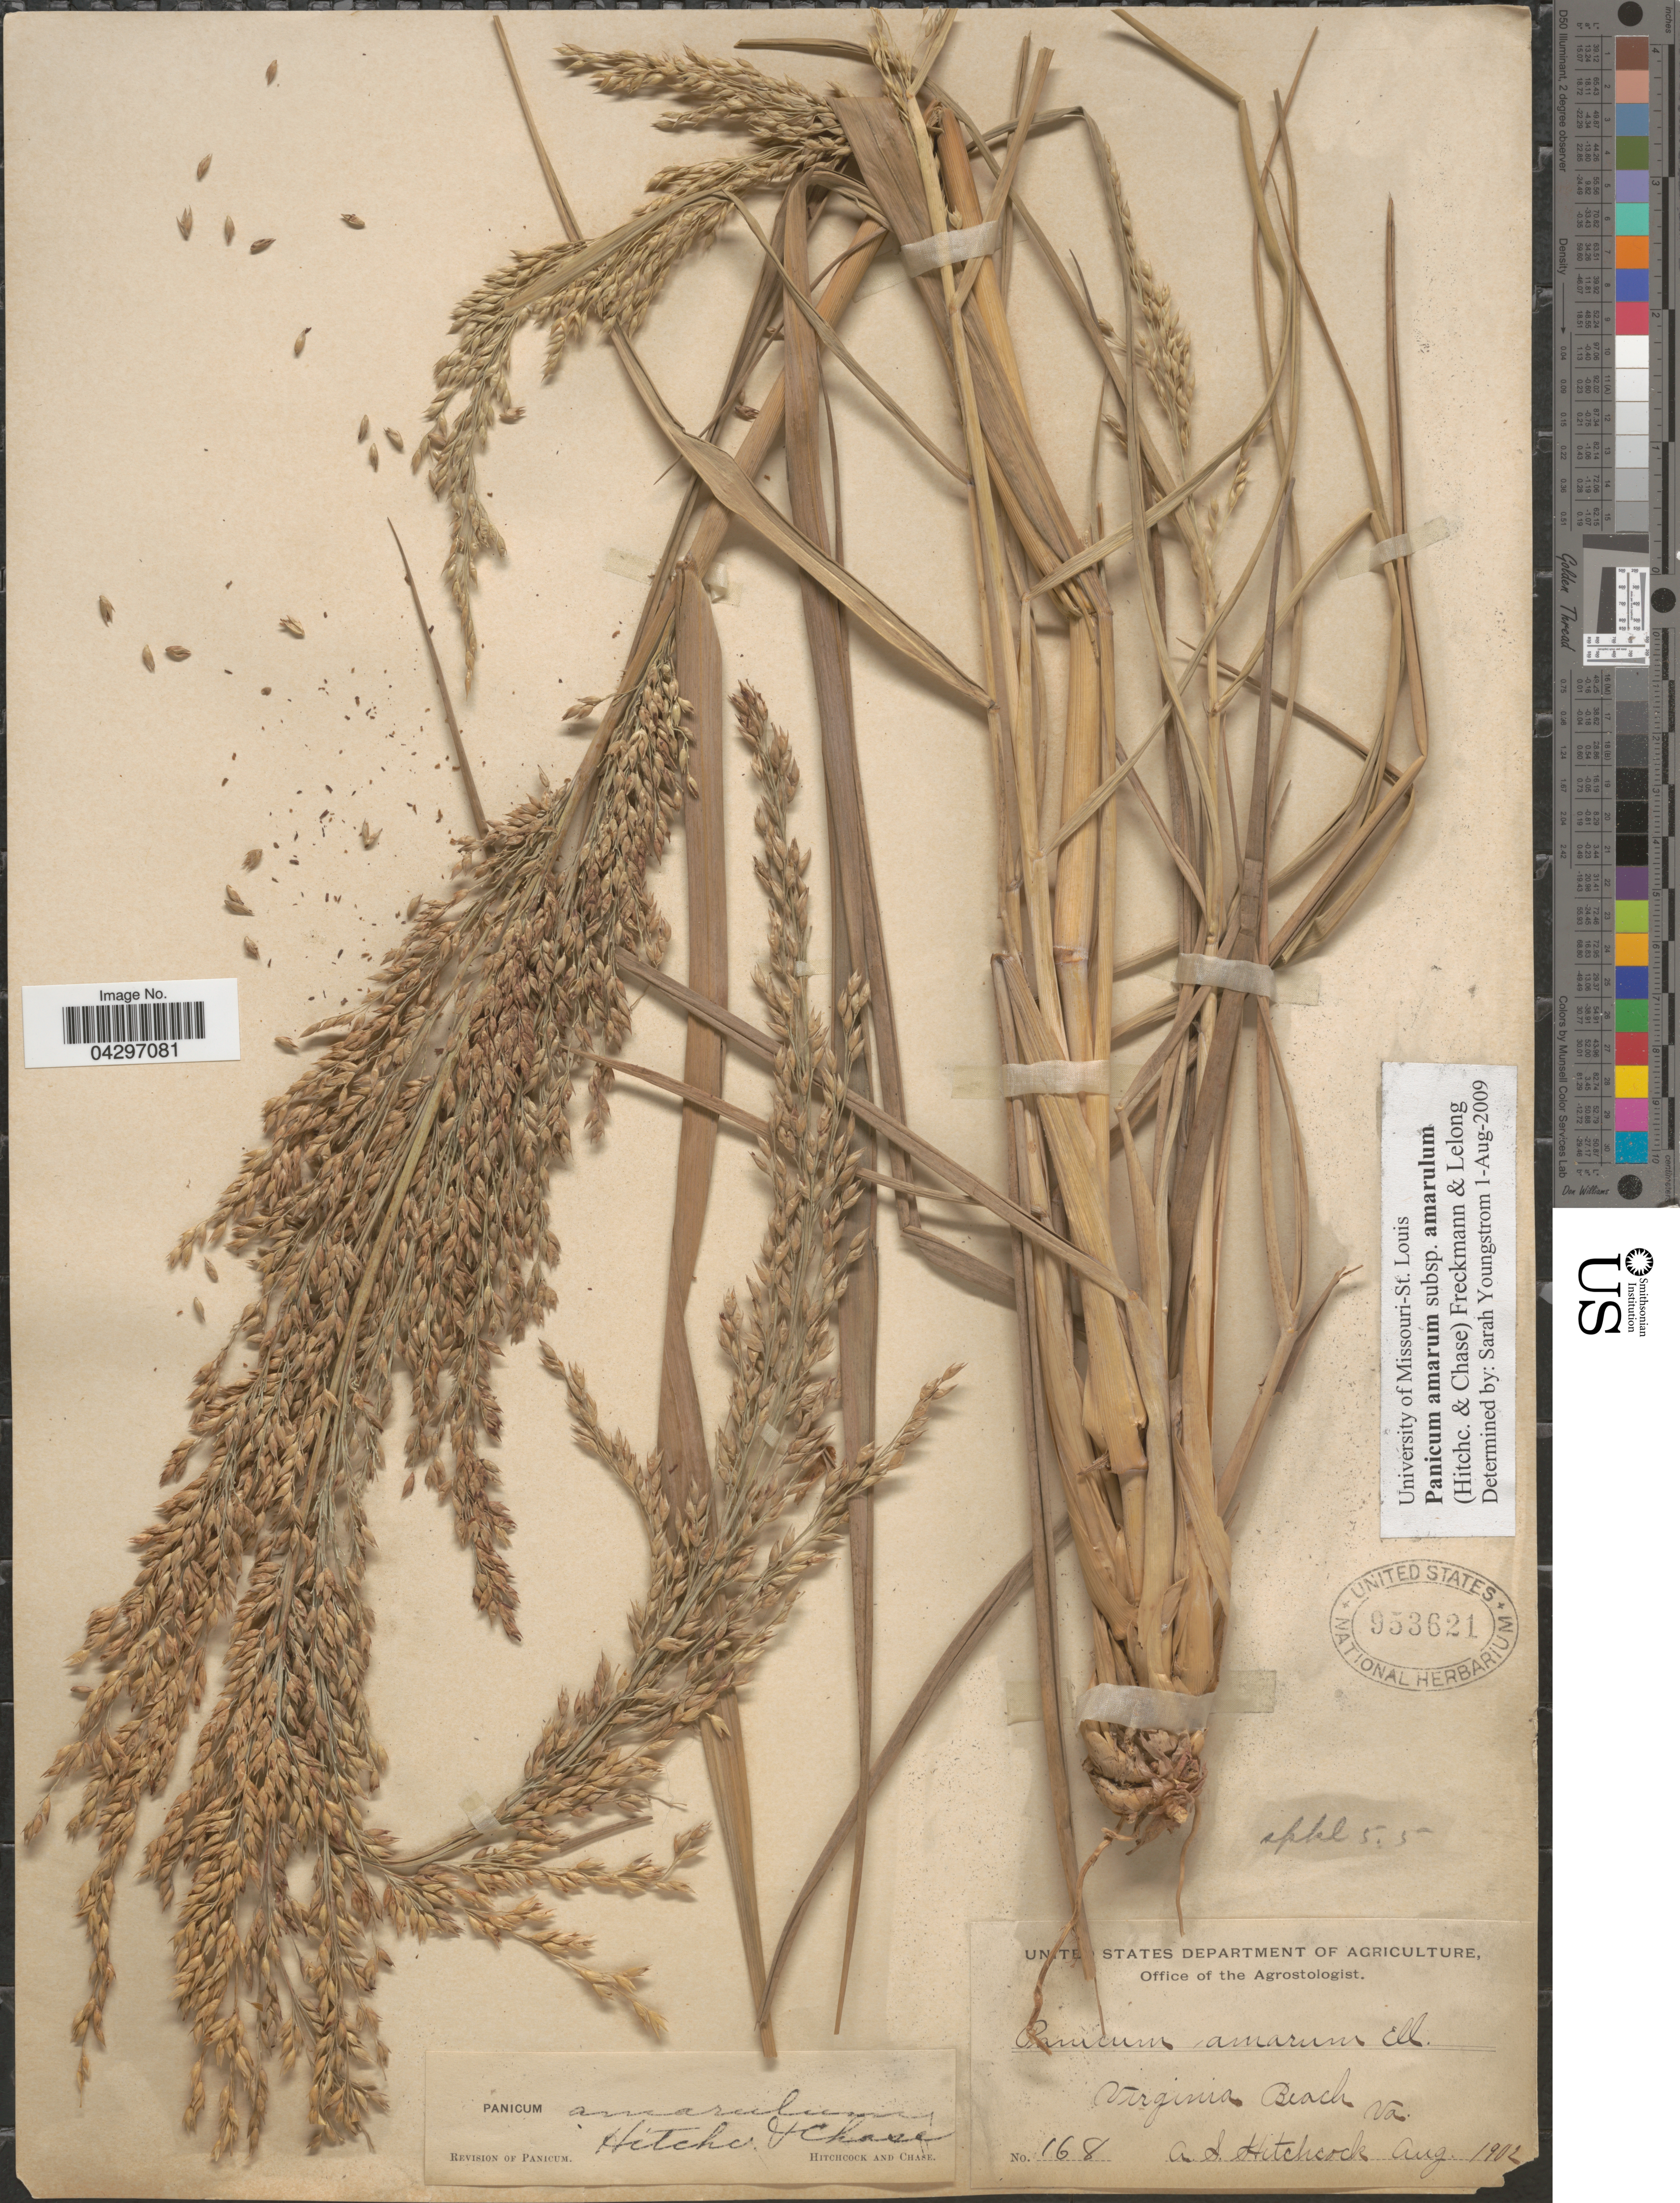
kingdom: Plantae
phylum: Tracheophyta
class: Liliopsida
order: Poales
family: Poaceae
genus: Panicum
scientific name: Panicum amarum var. amarulum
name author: (Hitchc. & Chase) Freckmann & Lelong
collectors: A. S. Hitchcock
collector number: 168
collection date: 1902-08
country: United States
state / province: Virginia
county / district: City of Virginia Beach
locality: Virginia Beach.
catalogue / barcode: US 953621